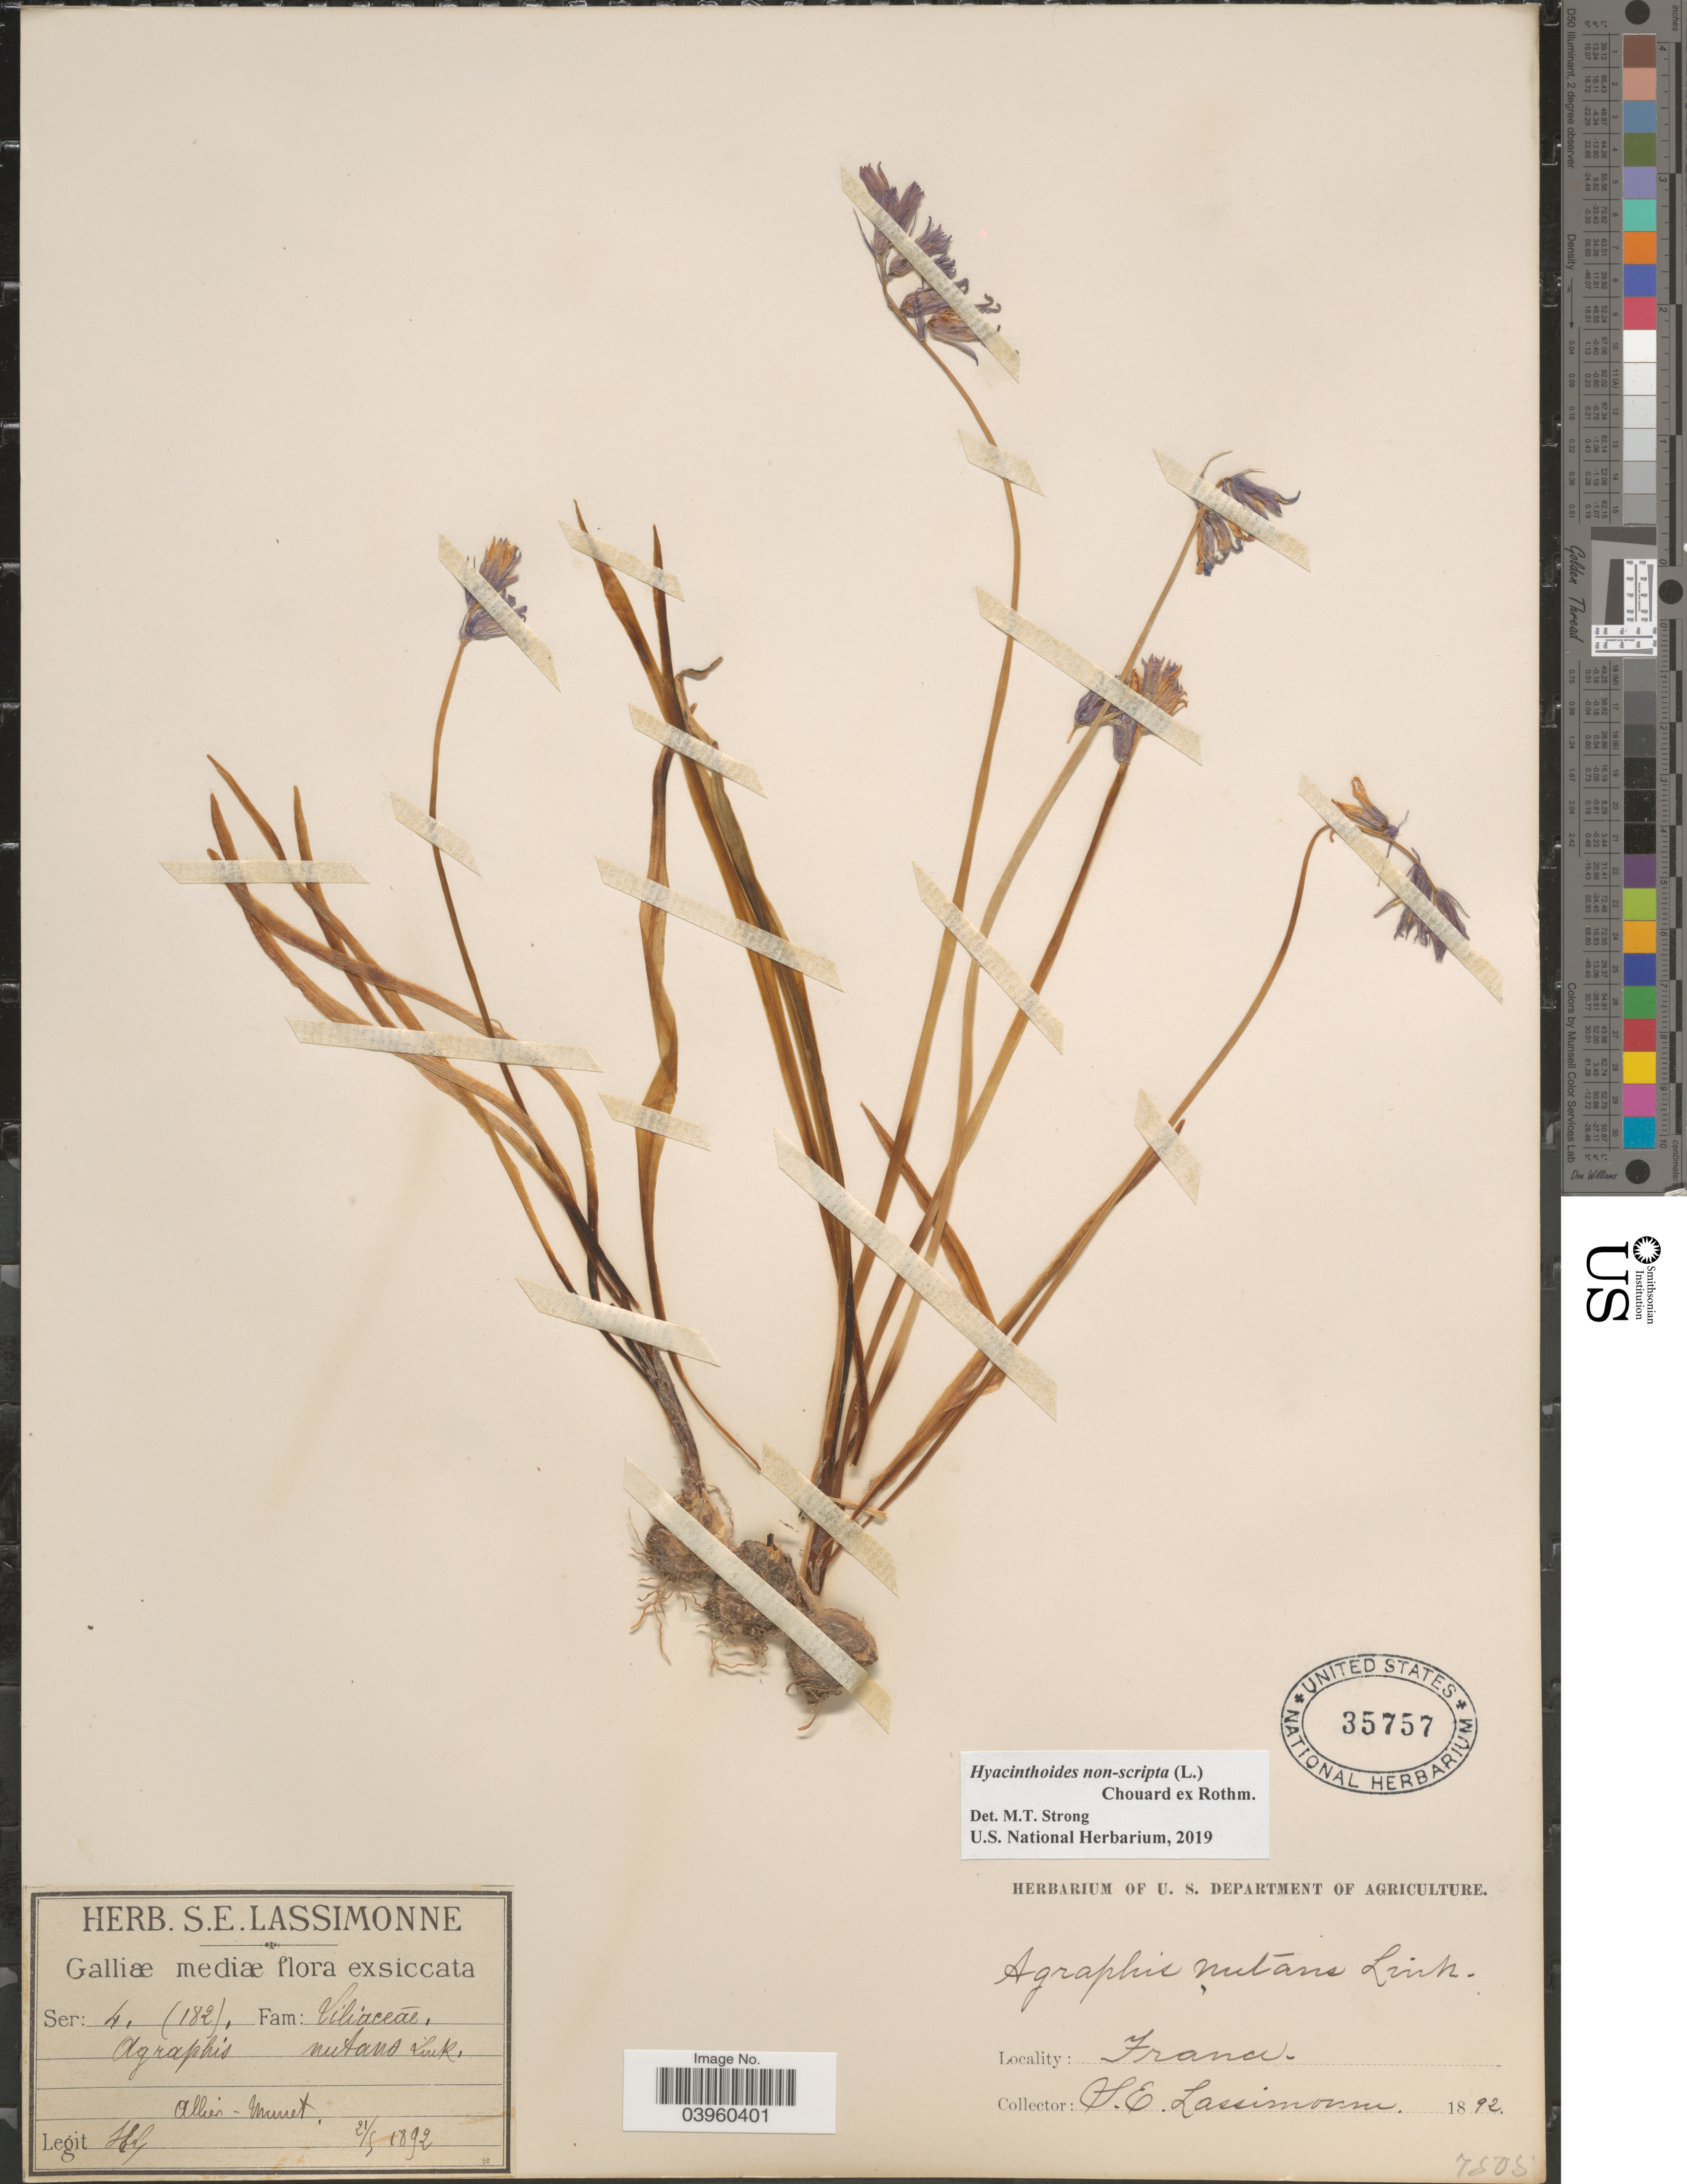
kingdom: Plantae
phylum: Tracheophyta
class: Liliopsida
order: Asparagales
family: Asparagaceae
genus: Hyacinthoides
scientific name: Hyacinthoides non-scripta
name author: (L.) Chouard ex Rothm.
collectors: S. Lassimonne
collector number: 182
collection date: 1892-05-21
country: France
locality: Galliæ mediæ. Allier-Munet.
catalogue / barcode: US 35757